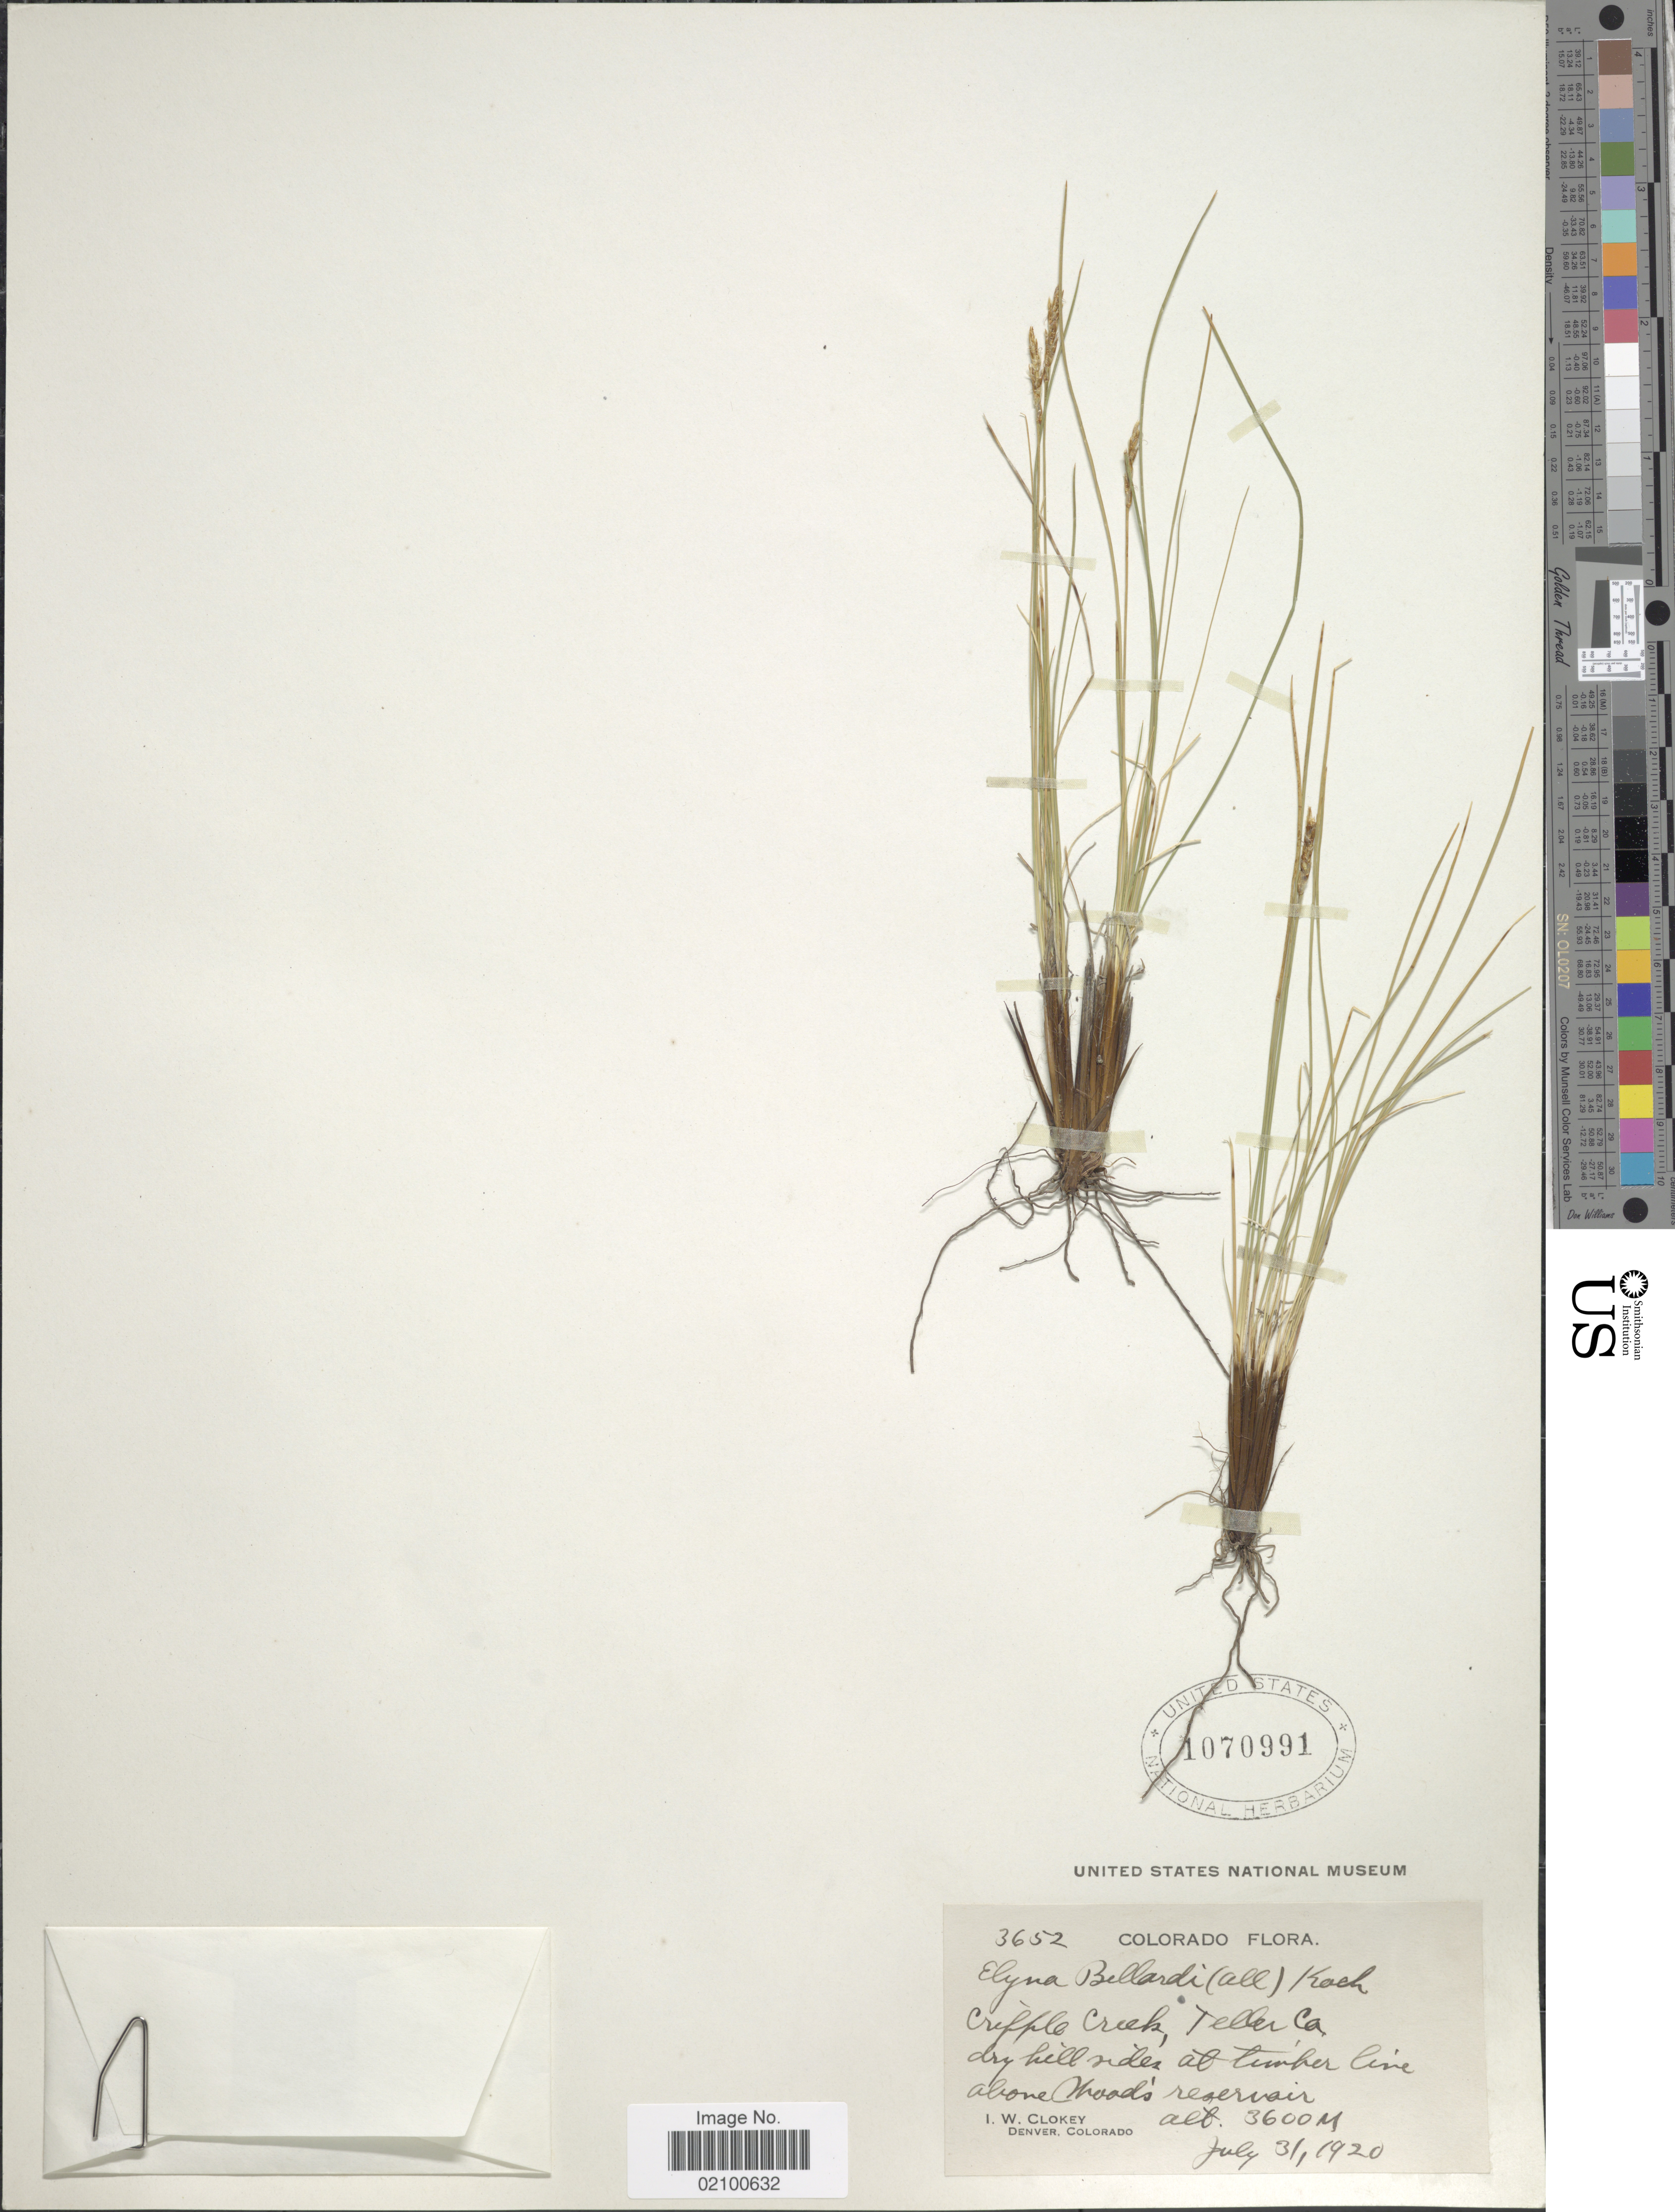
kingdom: Plantae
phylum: Tracheophyta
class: Liliopsida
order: Poales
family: Cyperaceae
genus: Carex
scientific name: Carex myosuroides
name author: Vill.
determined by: Strong, M. T., (US), Smithsonian Institution - National Museum of Natural History (UNITED STATES)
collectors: I. W. Clokey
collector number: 3652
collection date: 1920-07-31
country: United States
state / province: Colorado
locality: Cripple Creek, Teller Co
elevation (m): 3600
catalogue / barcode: US 1070991